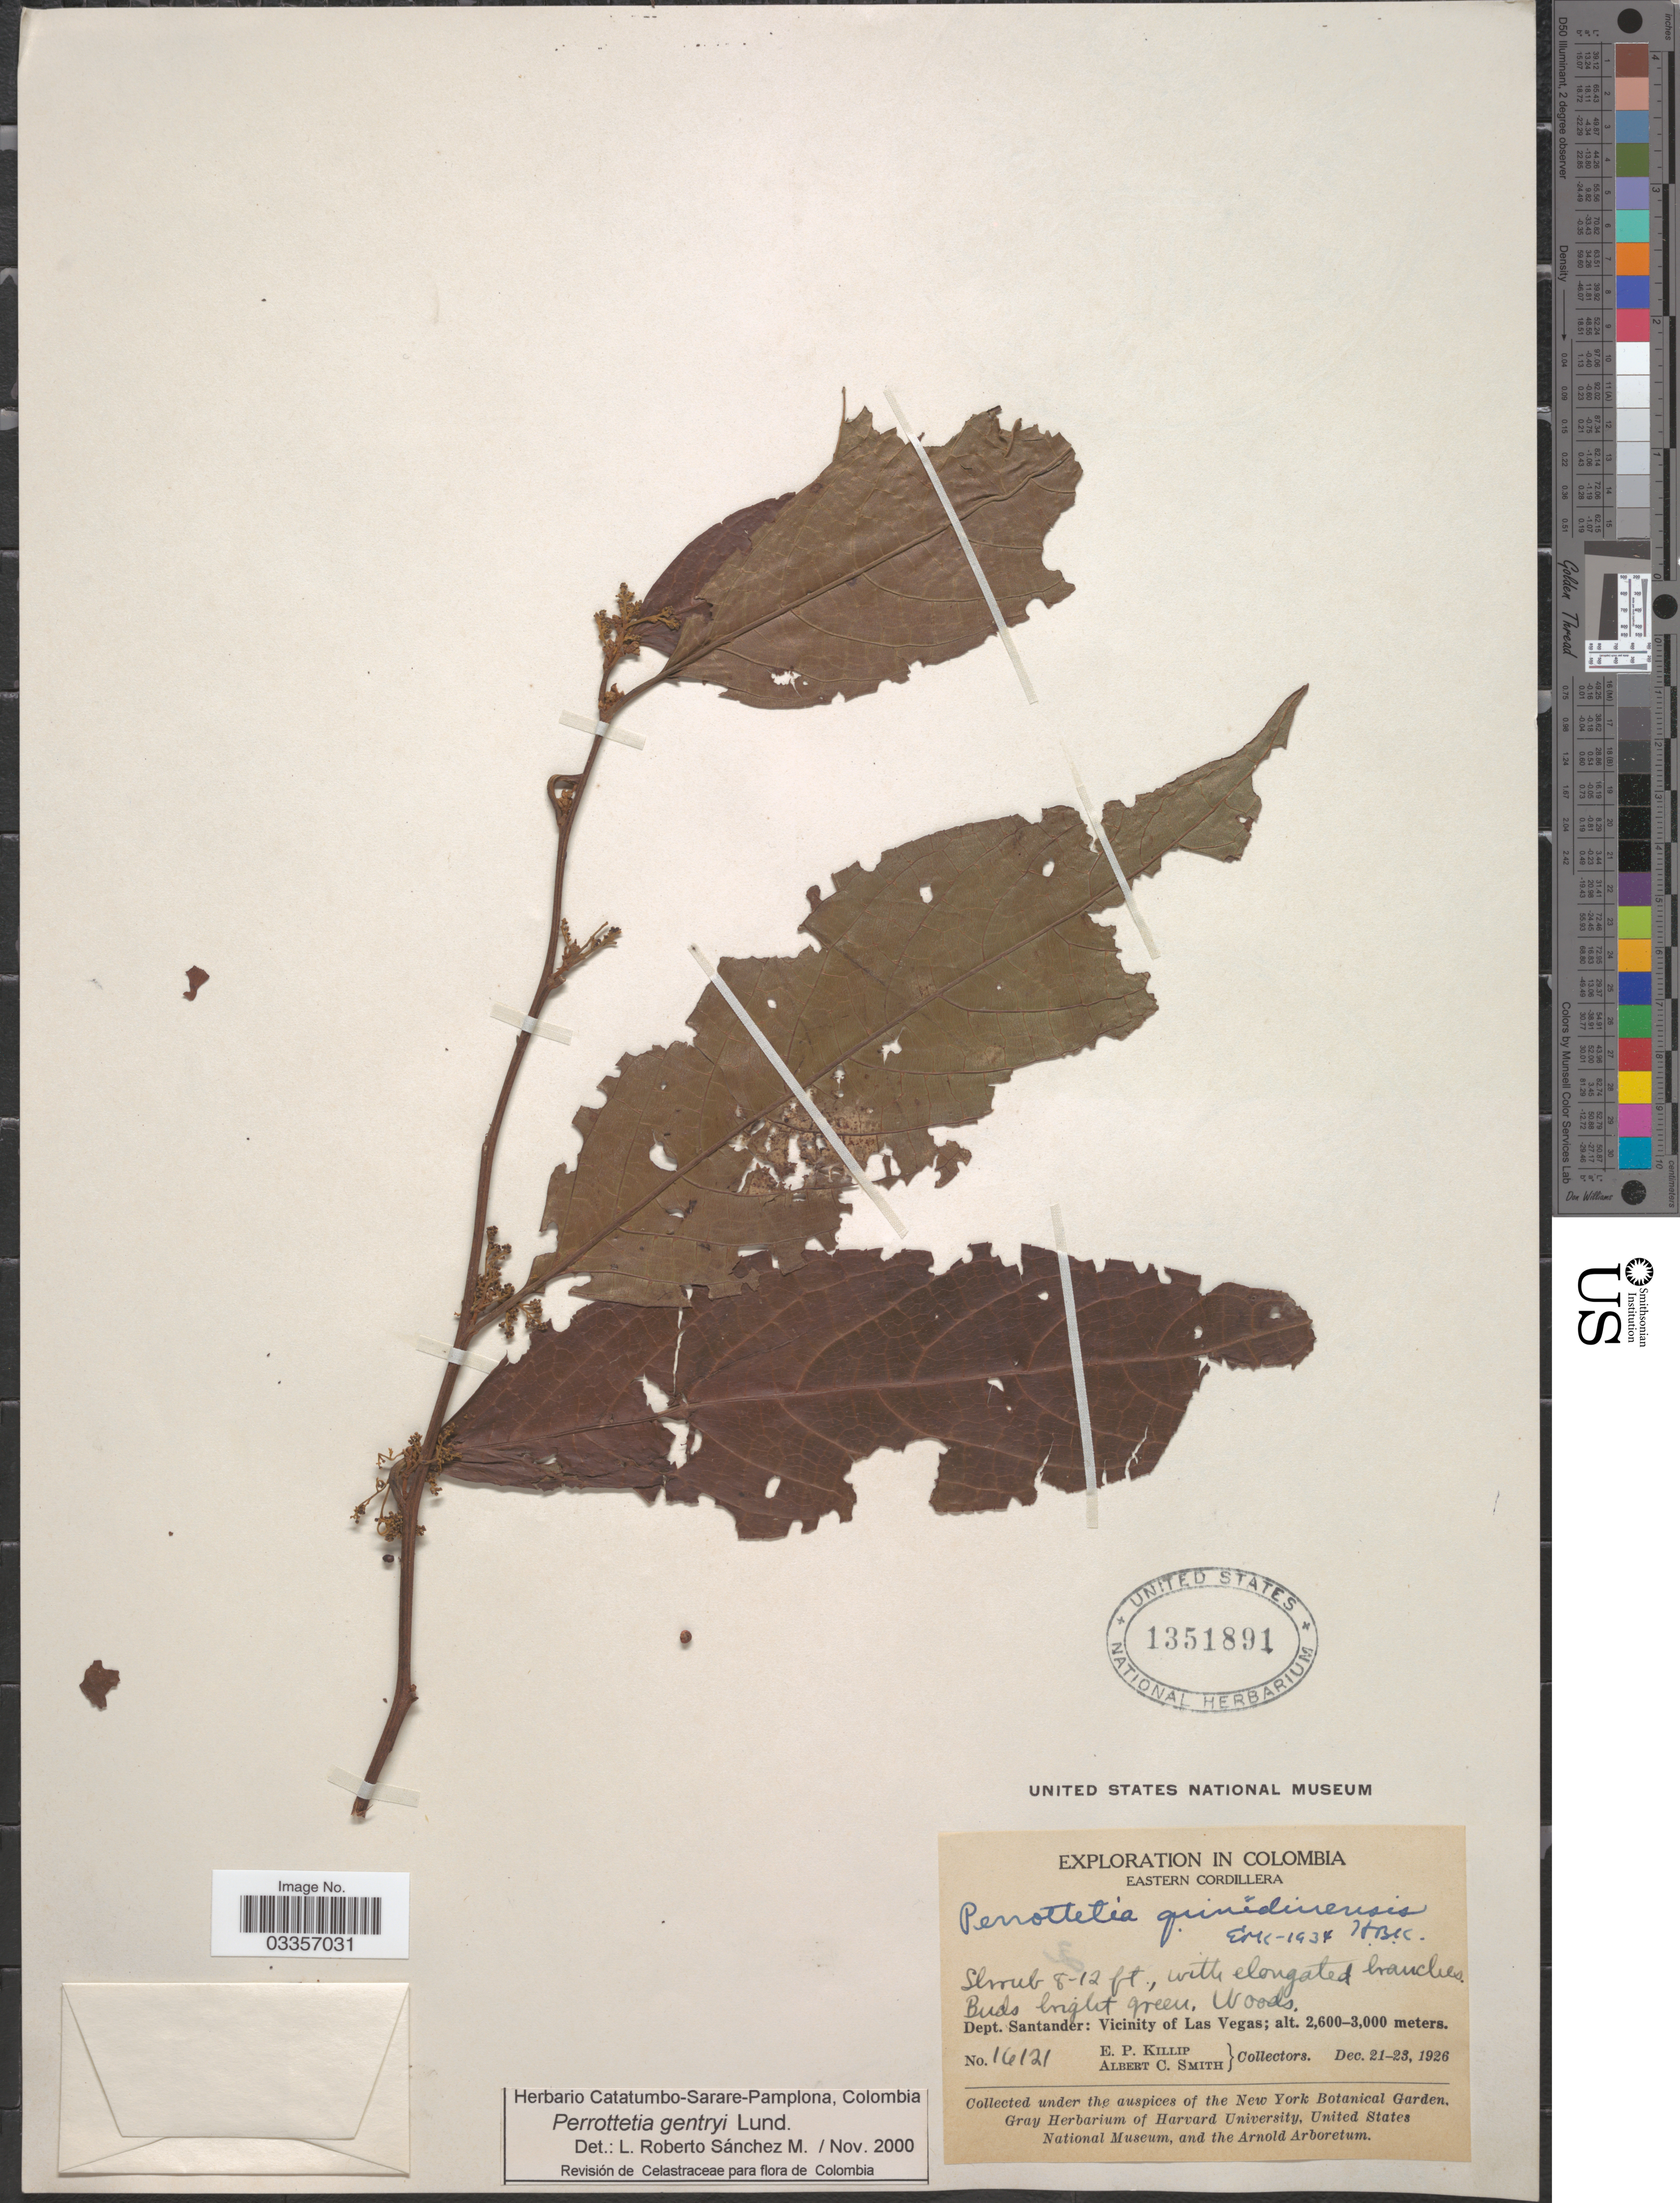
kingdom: Plantae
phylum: Tracheophyta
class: Magnoliopsida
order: Huerteales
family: Dipentodontaceae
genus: Perrottetia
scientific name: Perrottetia gentryi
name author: Lundell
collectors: E. P. Killip & A. C. Smith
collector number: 16121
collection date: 1926-12-21/1926-12-23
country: Colombia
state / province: Santander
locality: Eastern Cordillera. Dept. Santander: Vicinity of Las Vegas.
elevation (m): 2600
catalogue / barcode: US 1351891